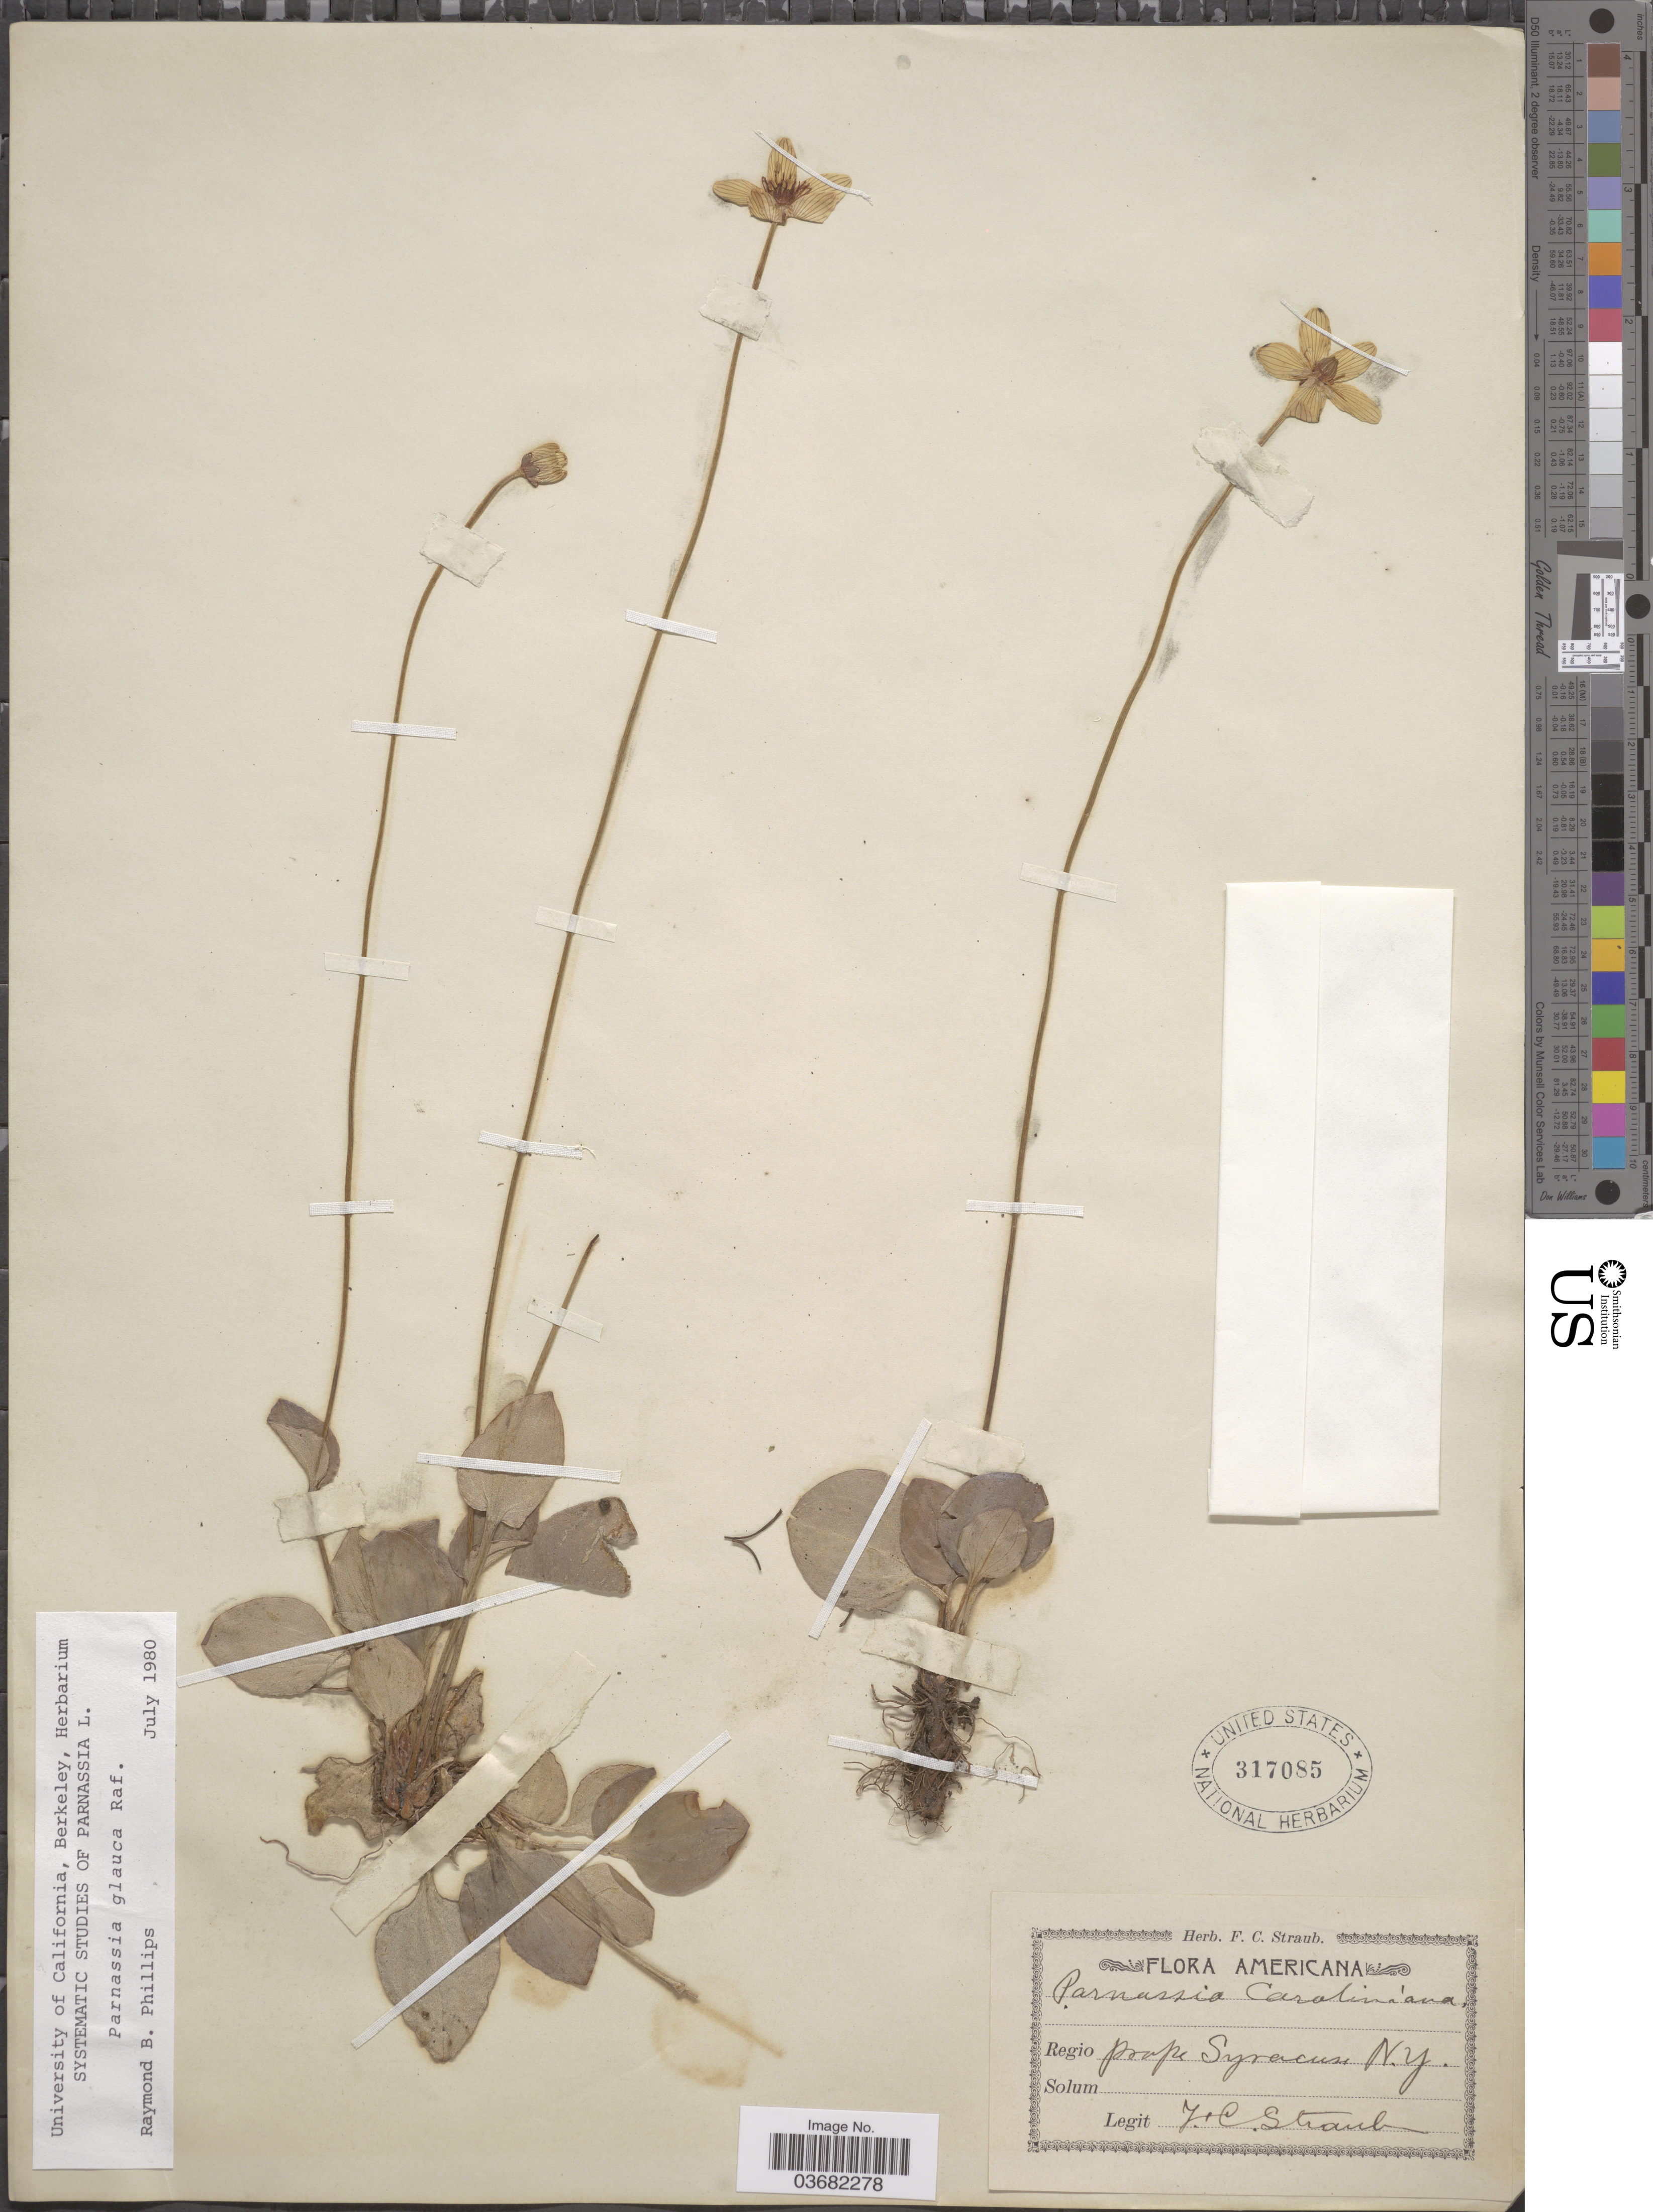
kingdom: Plantae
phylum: Tracheophyta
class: Magnoliopsida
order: Celastrales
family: Parnassiaceae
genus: Parnassia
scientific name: Parnassia glauca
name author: Raf.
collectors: F. Straub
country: United States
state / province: New York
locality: Regio Prope Syracuse.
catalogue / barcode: US 317085